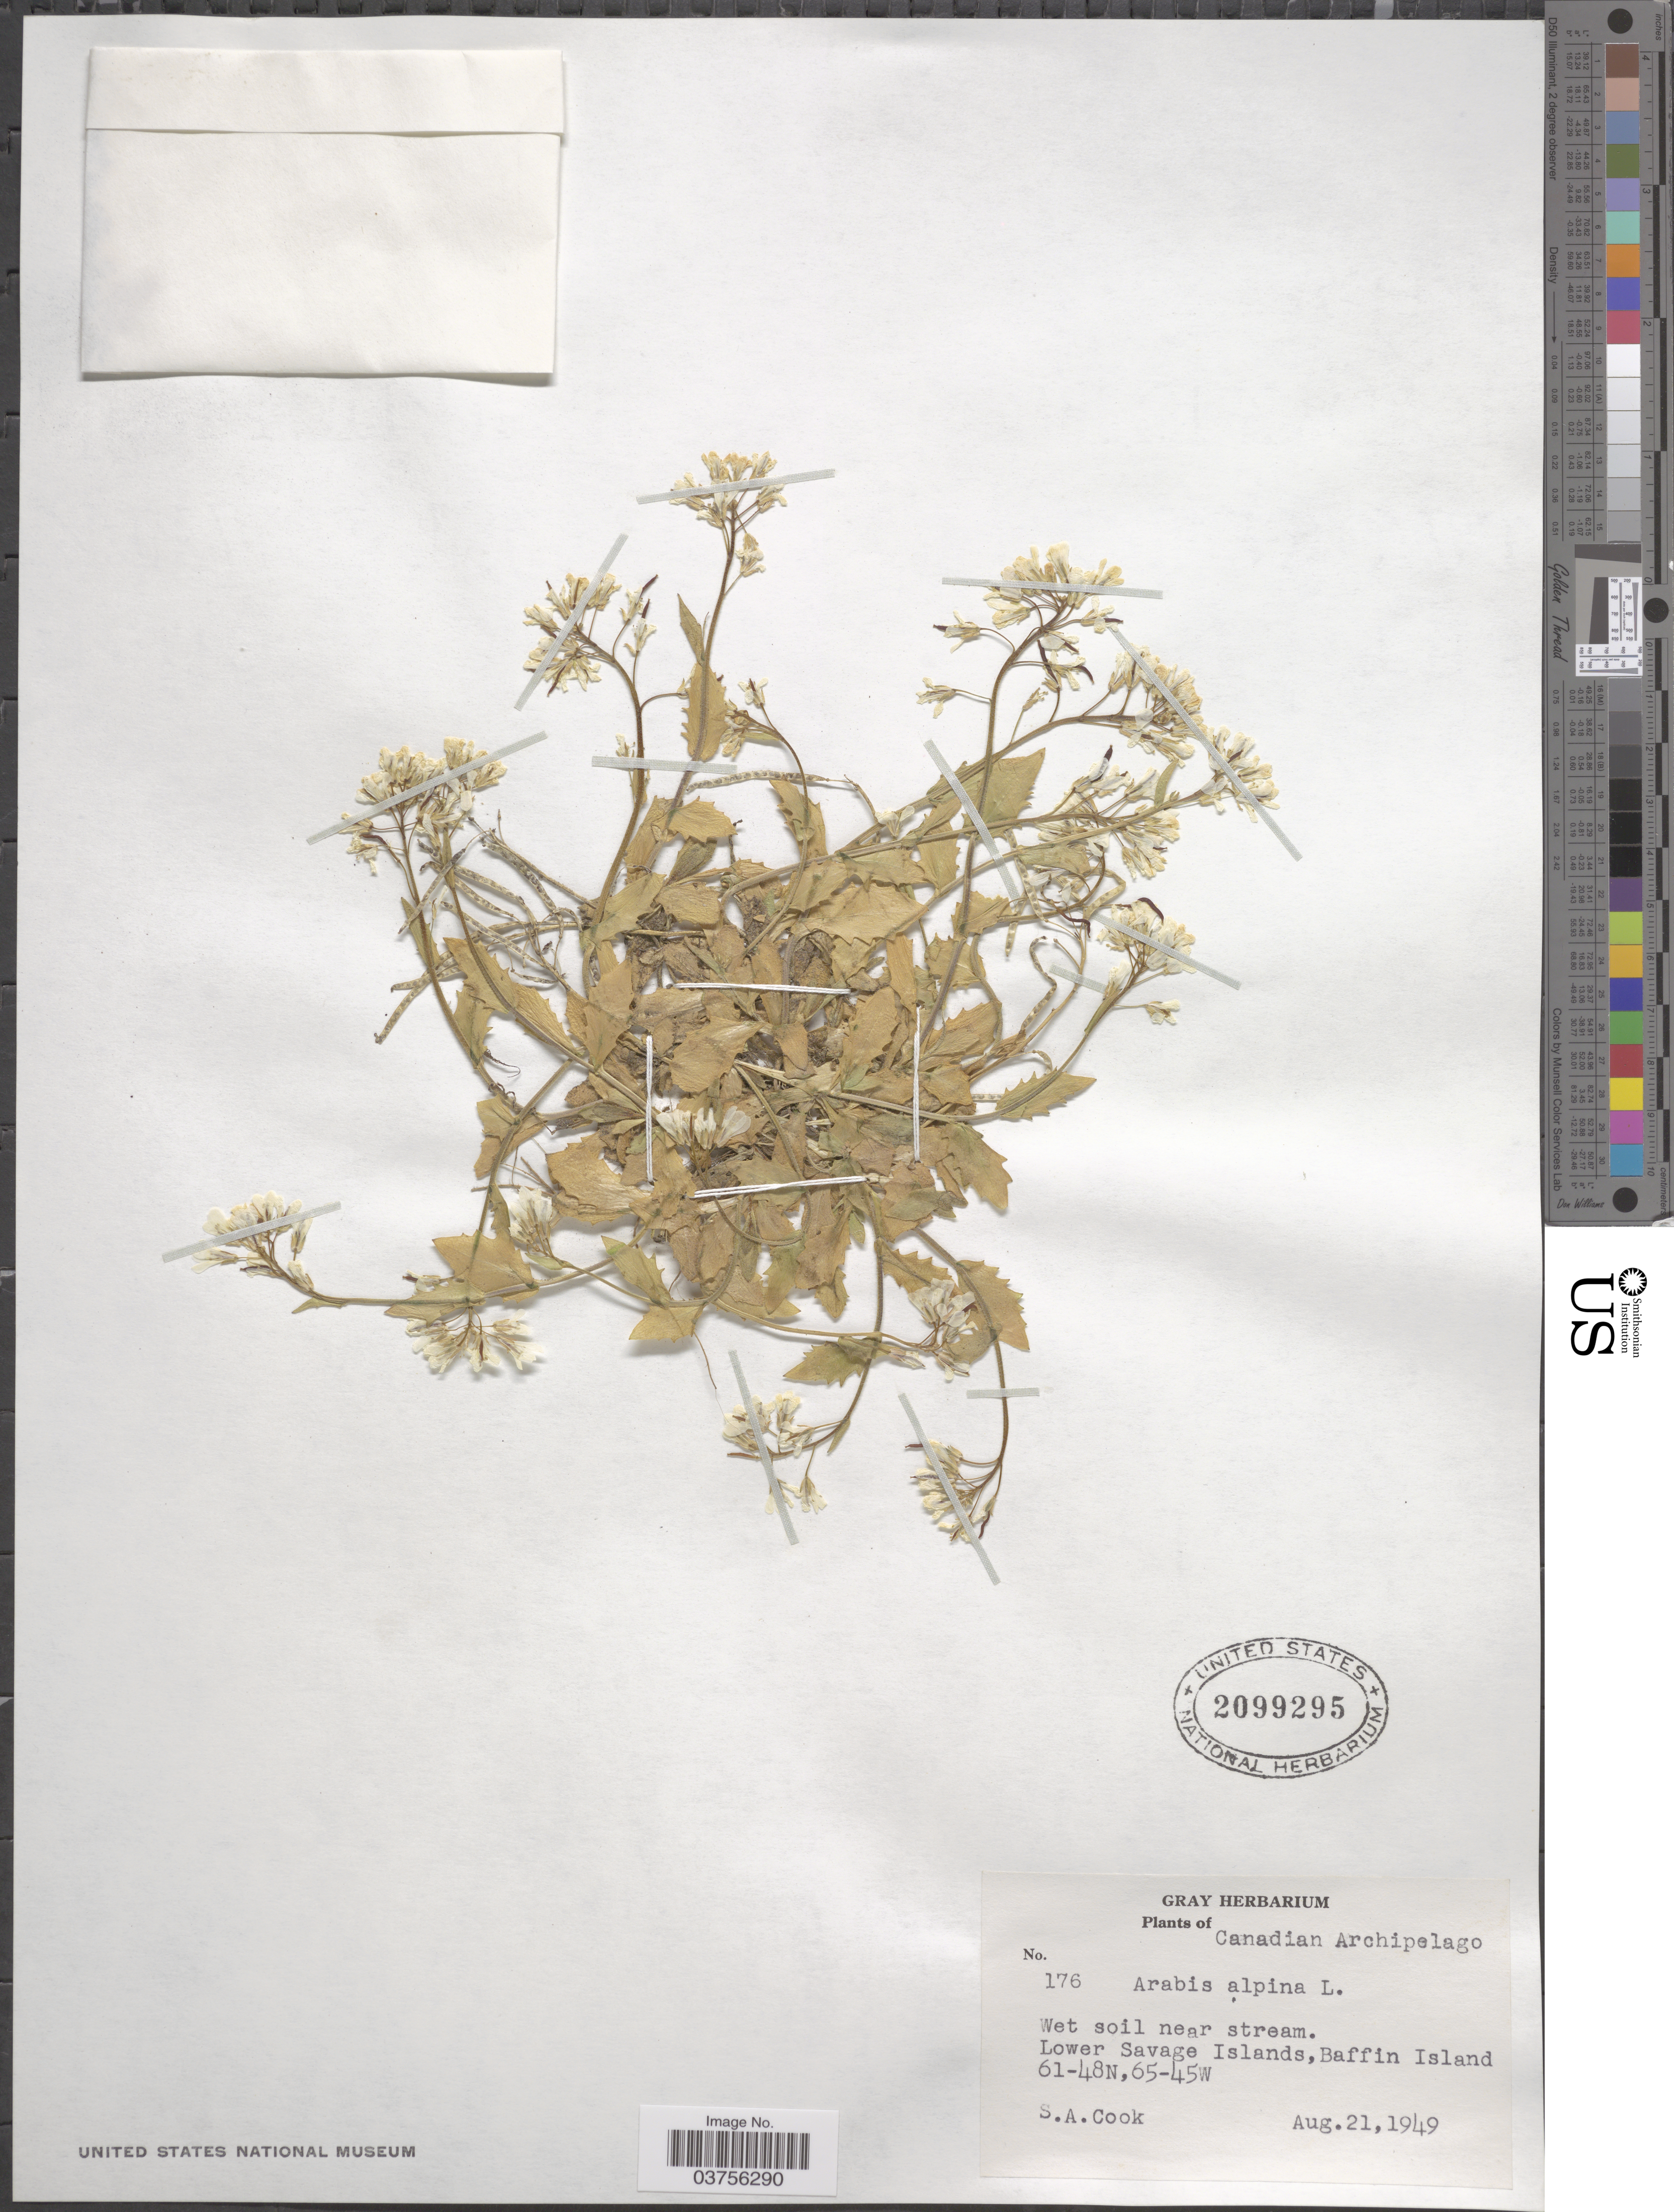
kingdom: Plantae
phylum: Tracheophyta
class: Magnoliopsida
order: Brassicales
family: Brassicaceae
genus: Arabis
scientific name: Arabis alpina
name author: L.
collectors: S. A. Cook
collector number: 176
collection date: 1949-08-21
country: Canada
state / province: Nunavut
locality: Canadian Archipelago. Lower Savage Islands, Baffin Island.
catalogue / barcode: US 2099295